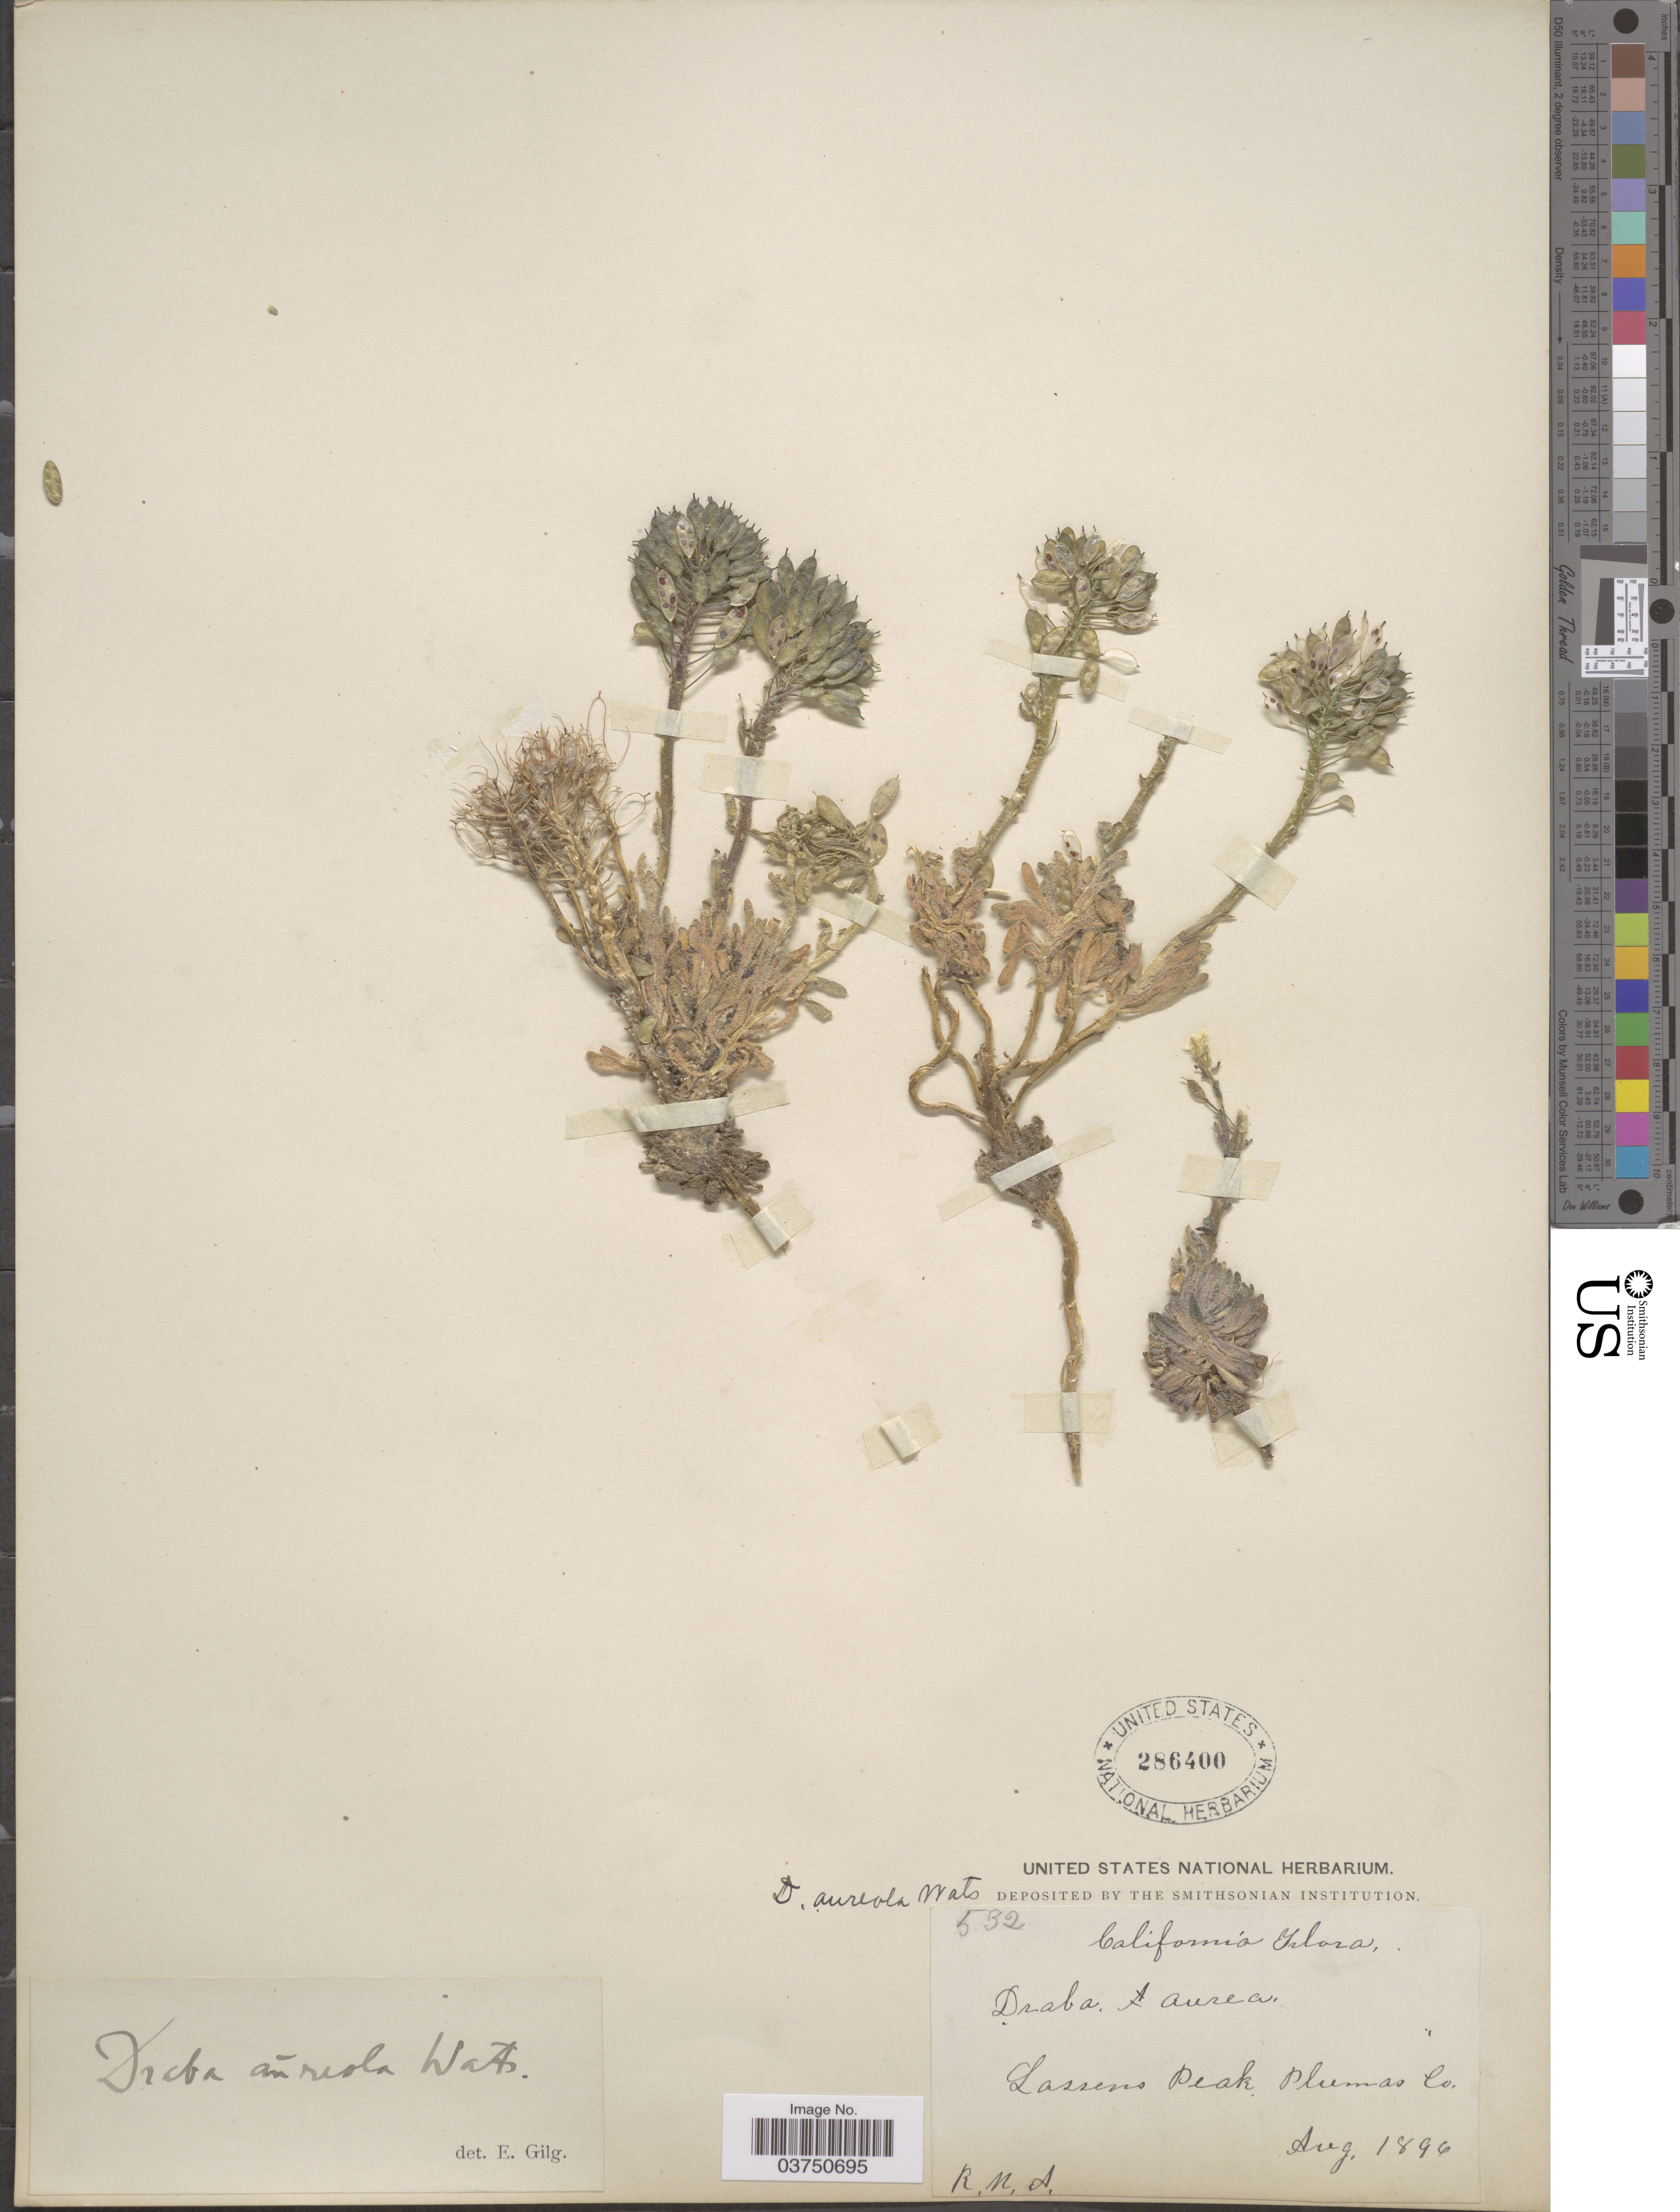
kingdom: Plantae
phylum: Tracheophyta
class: Magnoliopsida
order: Brassicales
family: Brassicaceae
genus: Draba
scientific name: Draba aureola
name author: S. Watson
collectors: R. M. A.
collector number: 532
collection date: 1896-08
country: United States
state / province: California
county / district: Plumas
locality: Lassens Peak, Plumas Co.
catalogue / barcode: US 286400